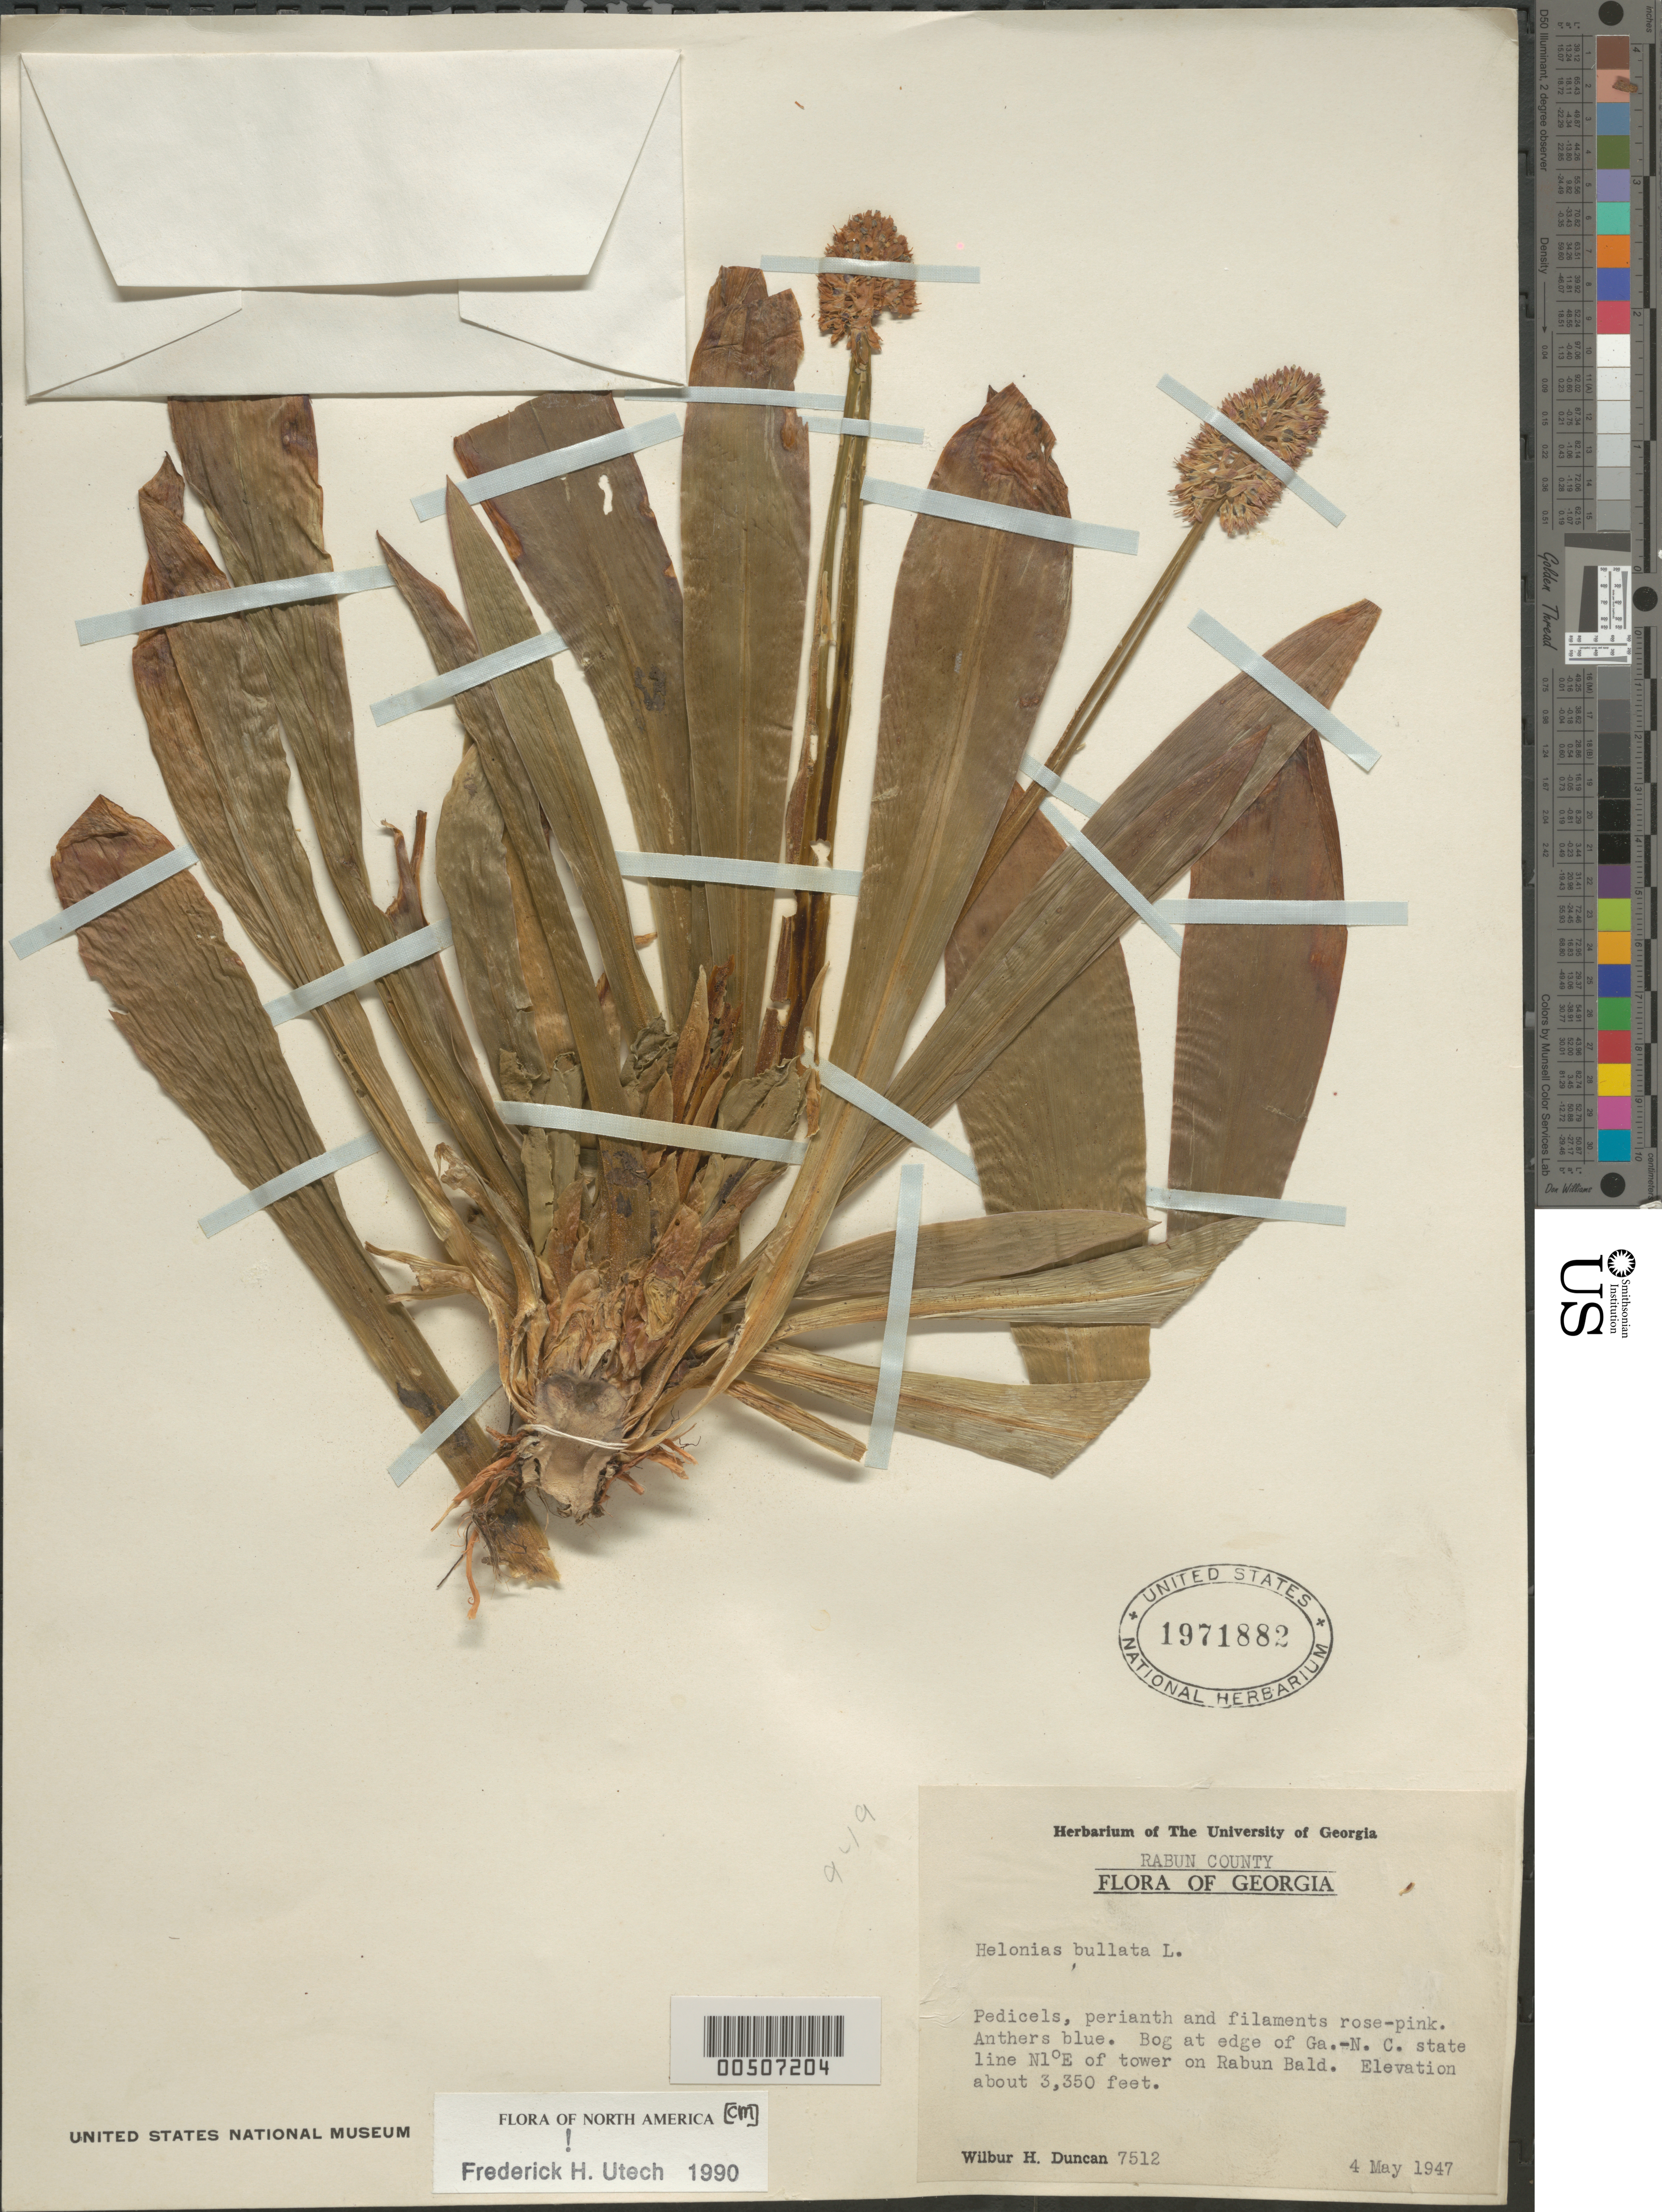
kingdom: Plantae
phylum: Tracheophyta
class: Liliopsida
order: Liliales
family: Melanthiaceae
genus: Helonias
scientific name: Helonias bullata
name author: L.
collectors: W. H. Duncan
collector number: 7512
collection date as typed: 04 May 1947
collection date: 1947-05-04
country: United States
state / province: Georgia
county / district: Rabun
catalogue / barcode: US 1971882